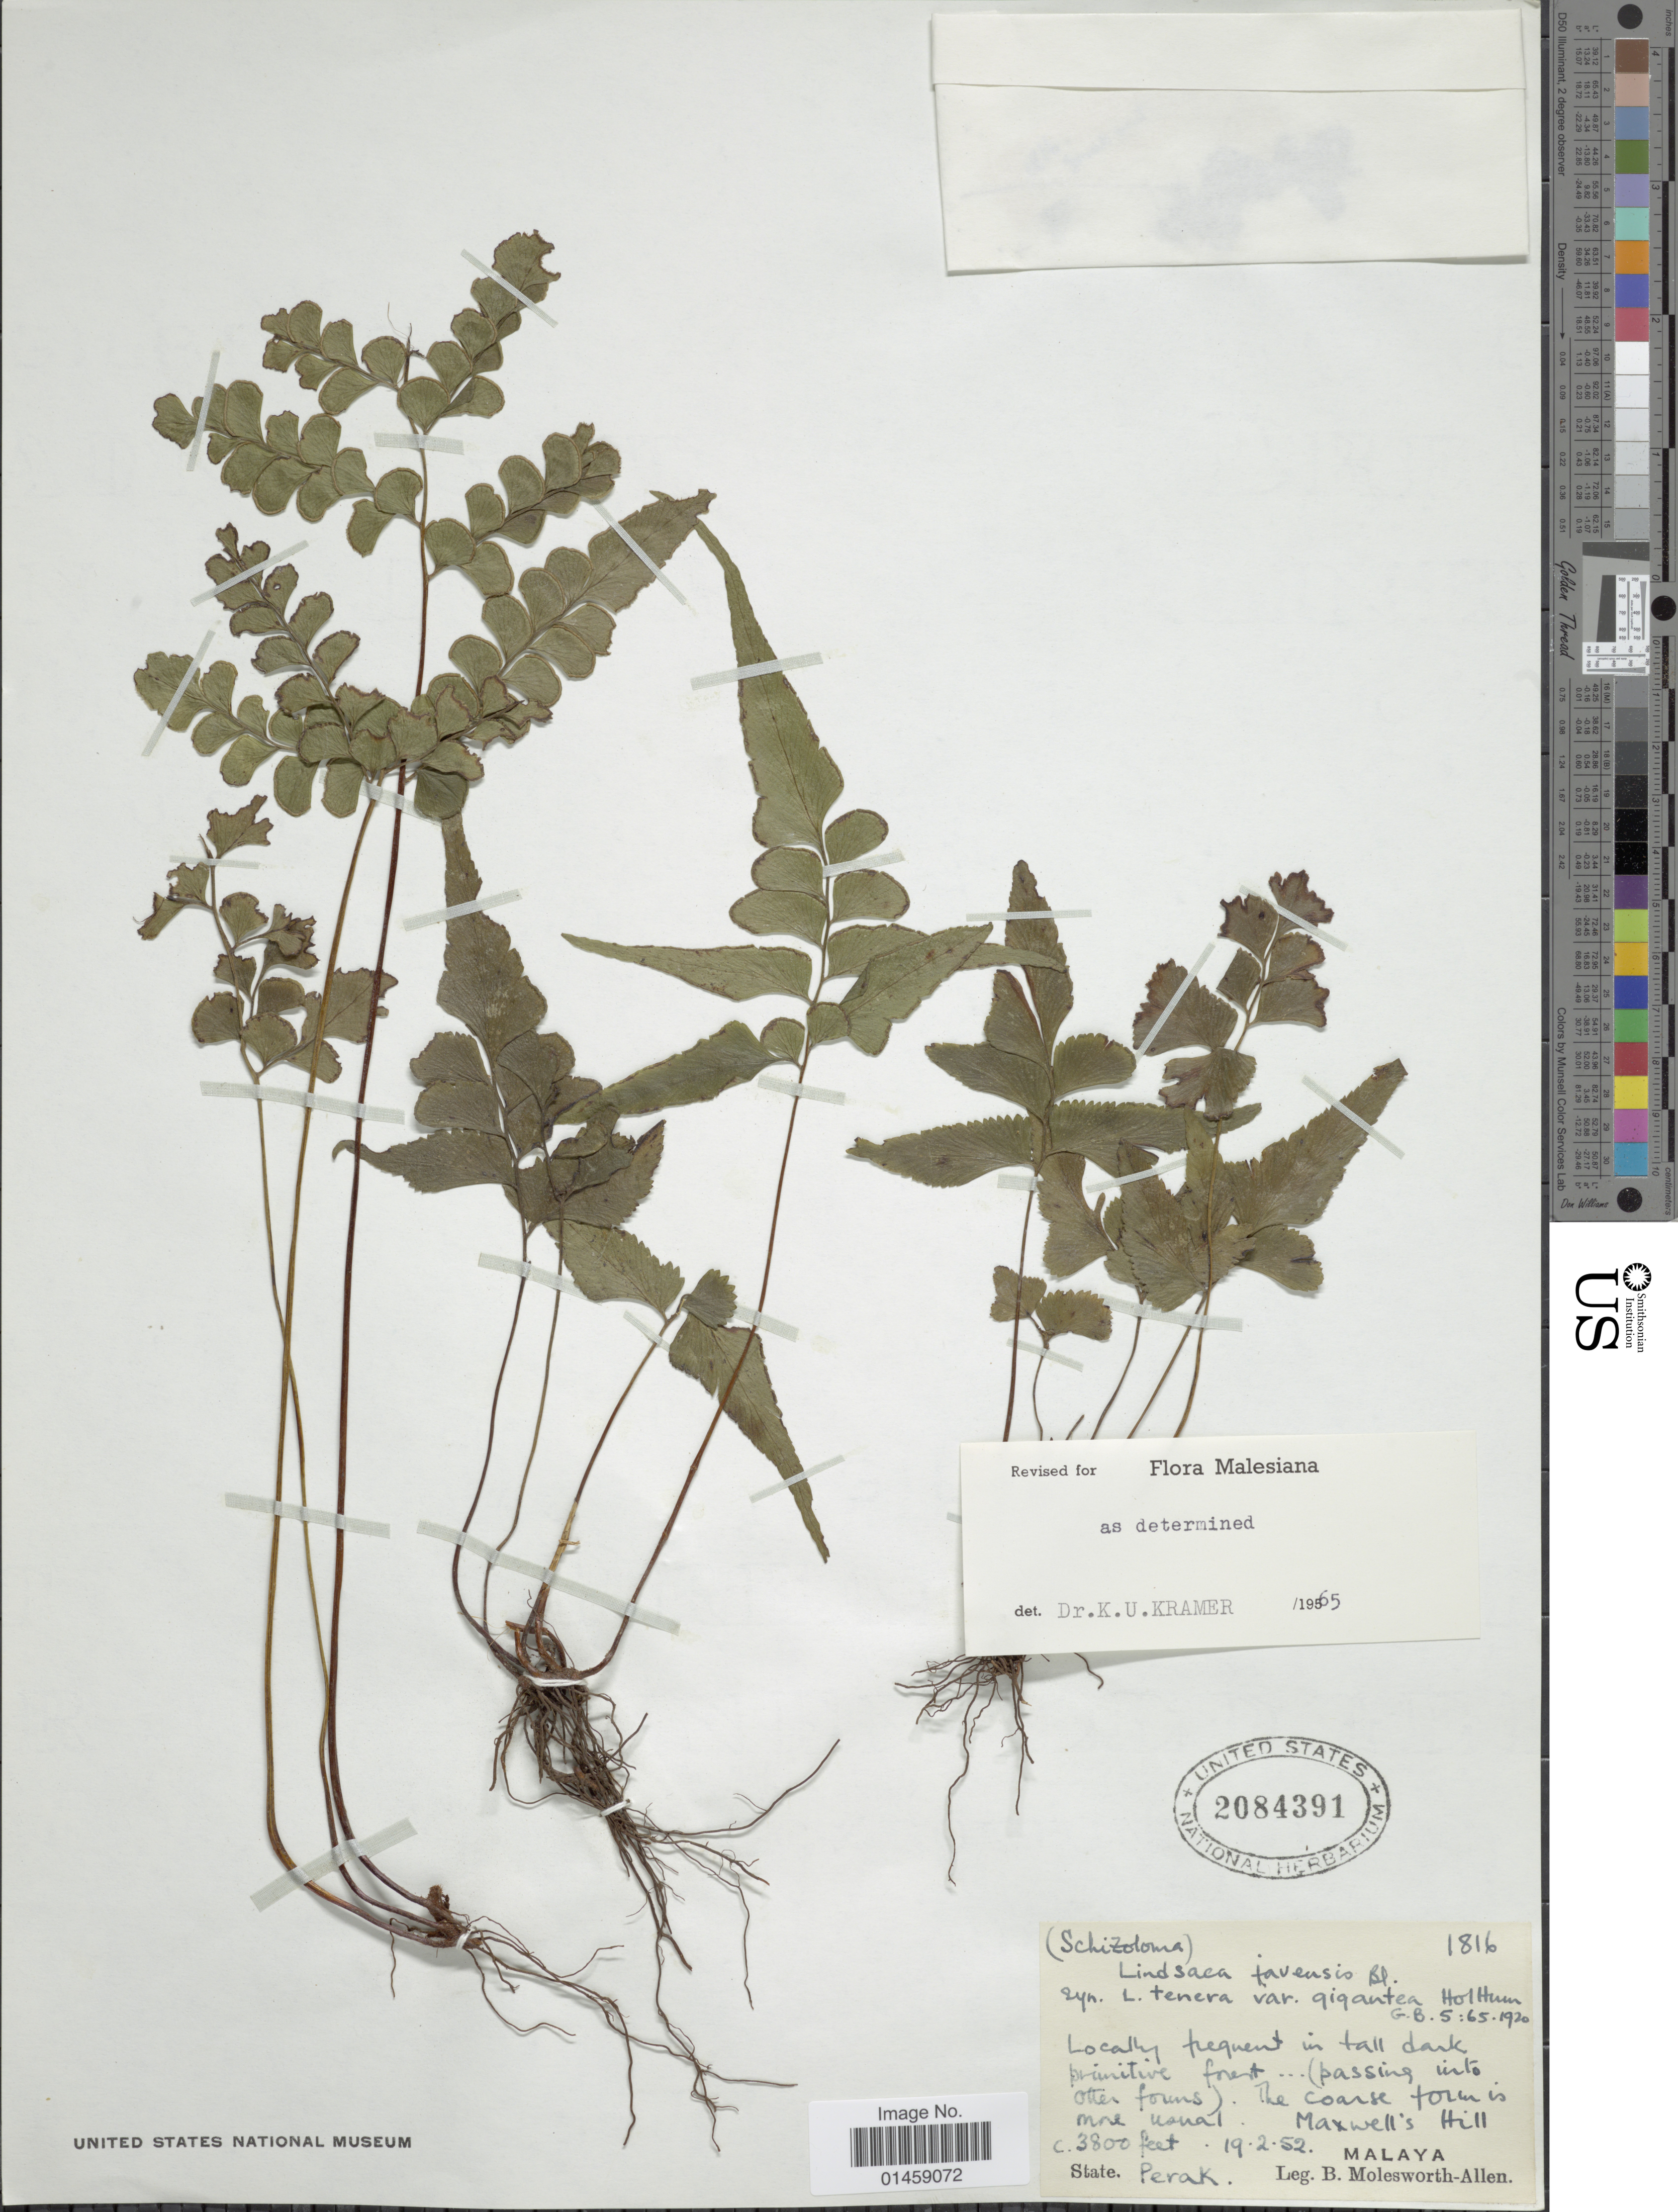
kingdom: Plantae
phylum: Tracheophyta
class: Polypodiopsida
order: Polypodiales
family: Lindsaeaceae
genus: Lindsaea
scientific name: Lindsaea javanensis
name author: Blume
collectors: B. E. G. Molesworth-Allen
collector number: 1816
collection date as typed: Transcribed d/m/y: 19/2/52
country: Malaysia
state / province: Perak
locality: Malaya, Maxwell's Hill.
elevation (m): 1158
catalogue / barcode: US 2084391